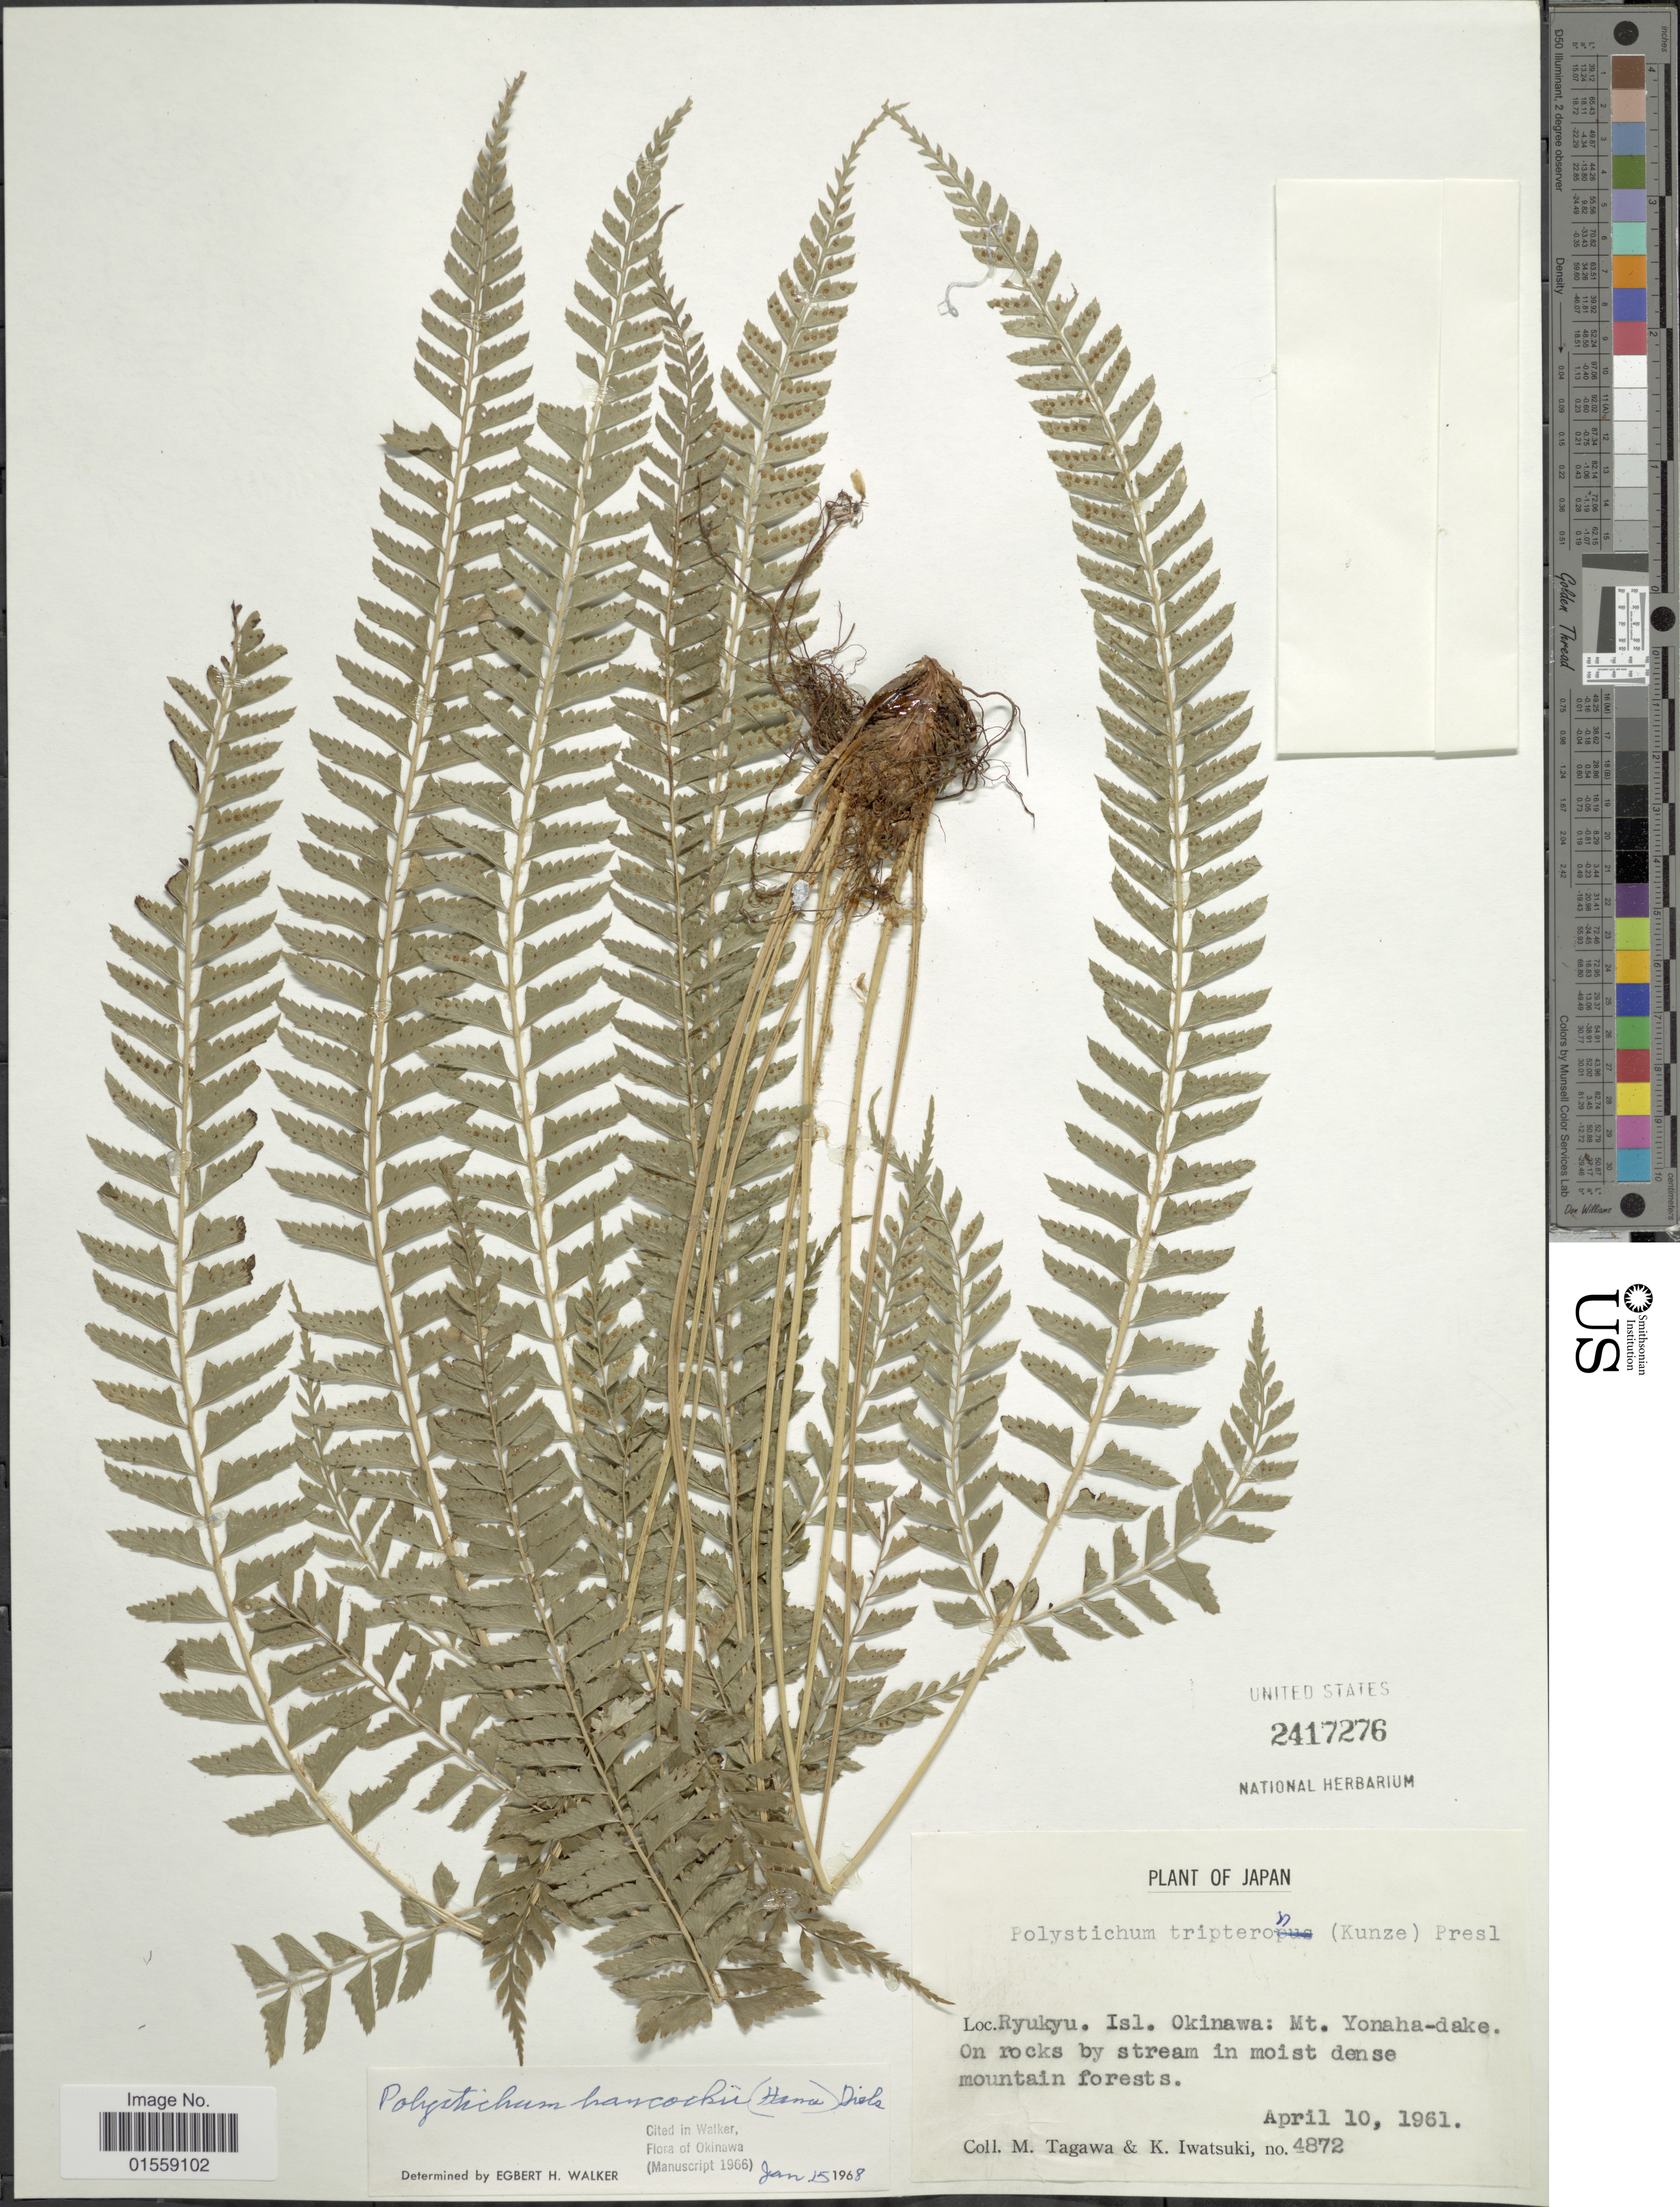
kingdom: Plantae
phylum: Tracheophyta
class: Polypodiopsida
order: Polypodiales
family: Dryopteridaceae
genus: Polystichum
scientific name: Polystichum hancockii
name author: (Hance) Diels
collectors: M. Tagawa & K. Iwatsuki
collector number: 4872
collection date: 1961-04-10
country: Japan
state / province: Okinawa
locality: Ryukyu, Mt. Yonaha-dake, on rocks by stream.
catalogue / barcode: US 2417276